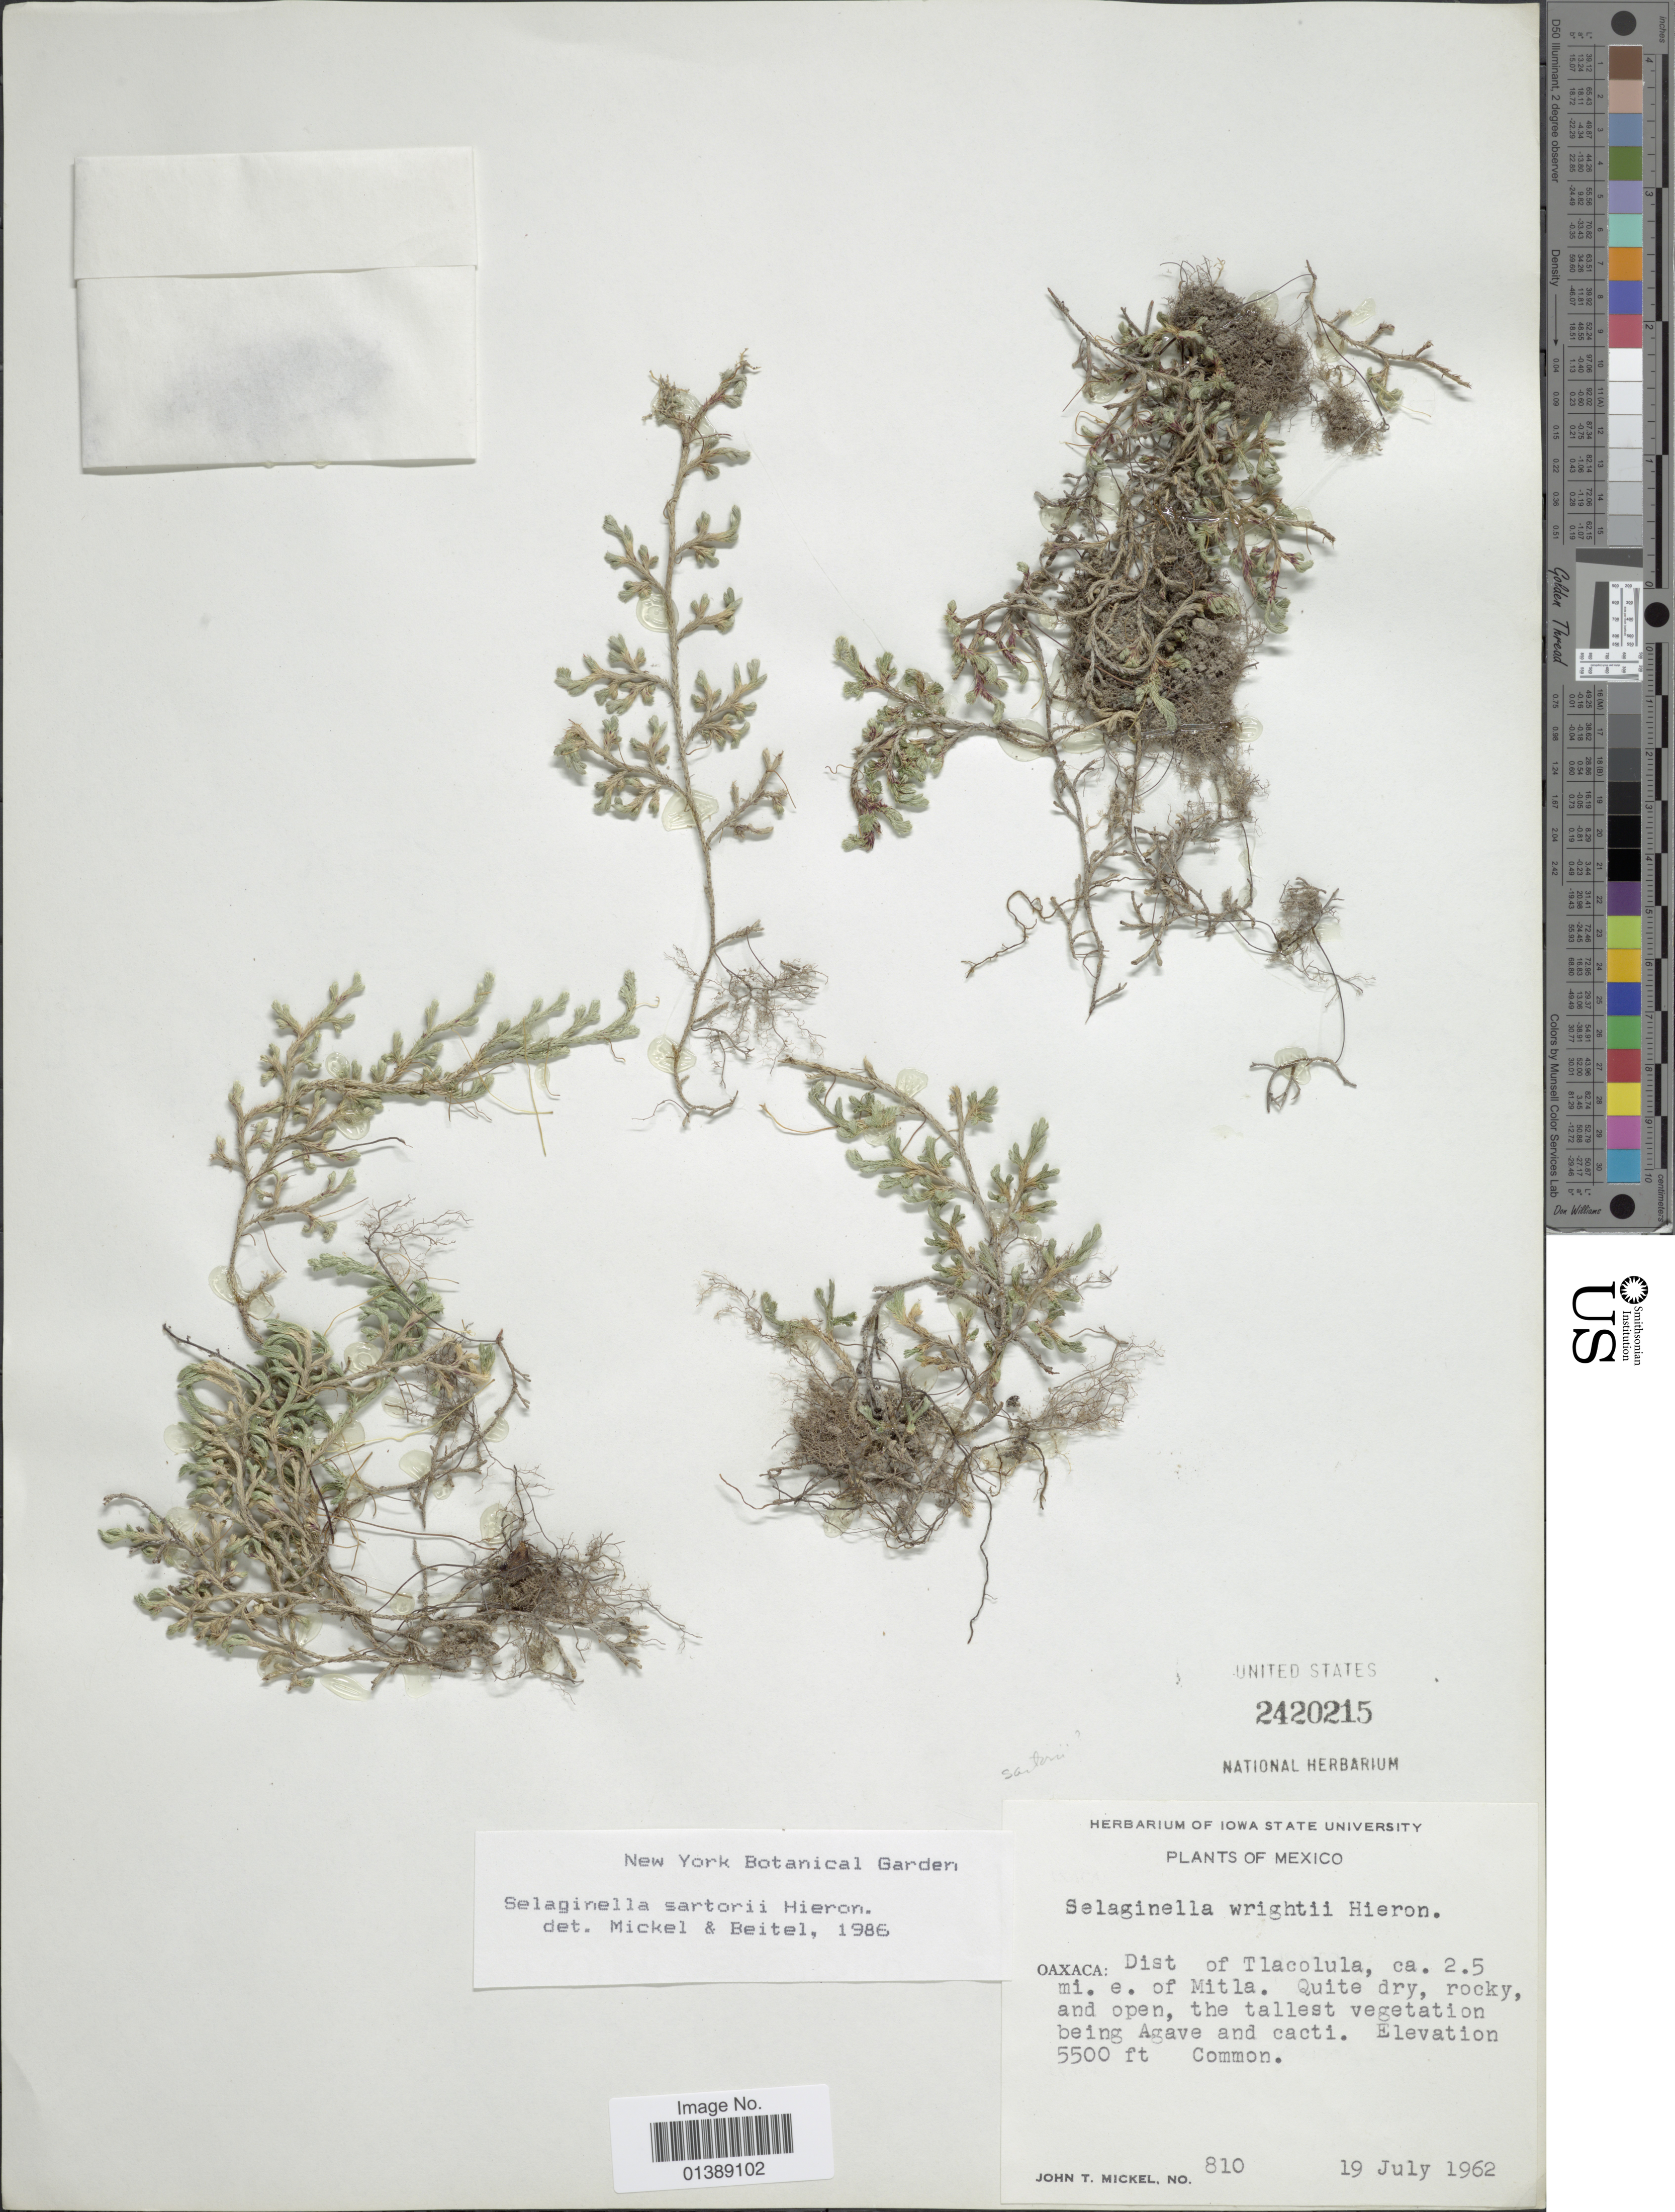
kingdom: Plantae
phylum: Tracheophyta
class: Lycopodiopsida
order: Selaginellales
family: Selaginellaceae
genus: Selaginella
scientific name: Selaginella sartorii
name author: Hieron.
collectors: J. T. Mickel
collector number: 810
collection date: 1962-07-19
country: Mexico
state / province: Oaxaca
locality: Dist of Tlacolula, ca 2.5 mi. e. of Mitla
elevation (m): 1676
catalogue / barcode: US 2420215